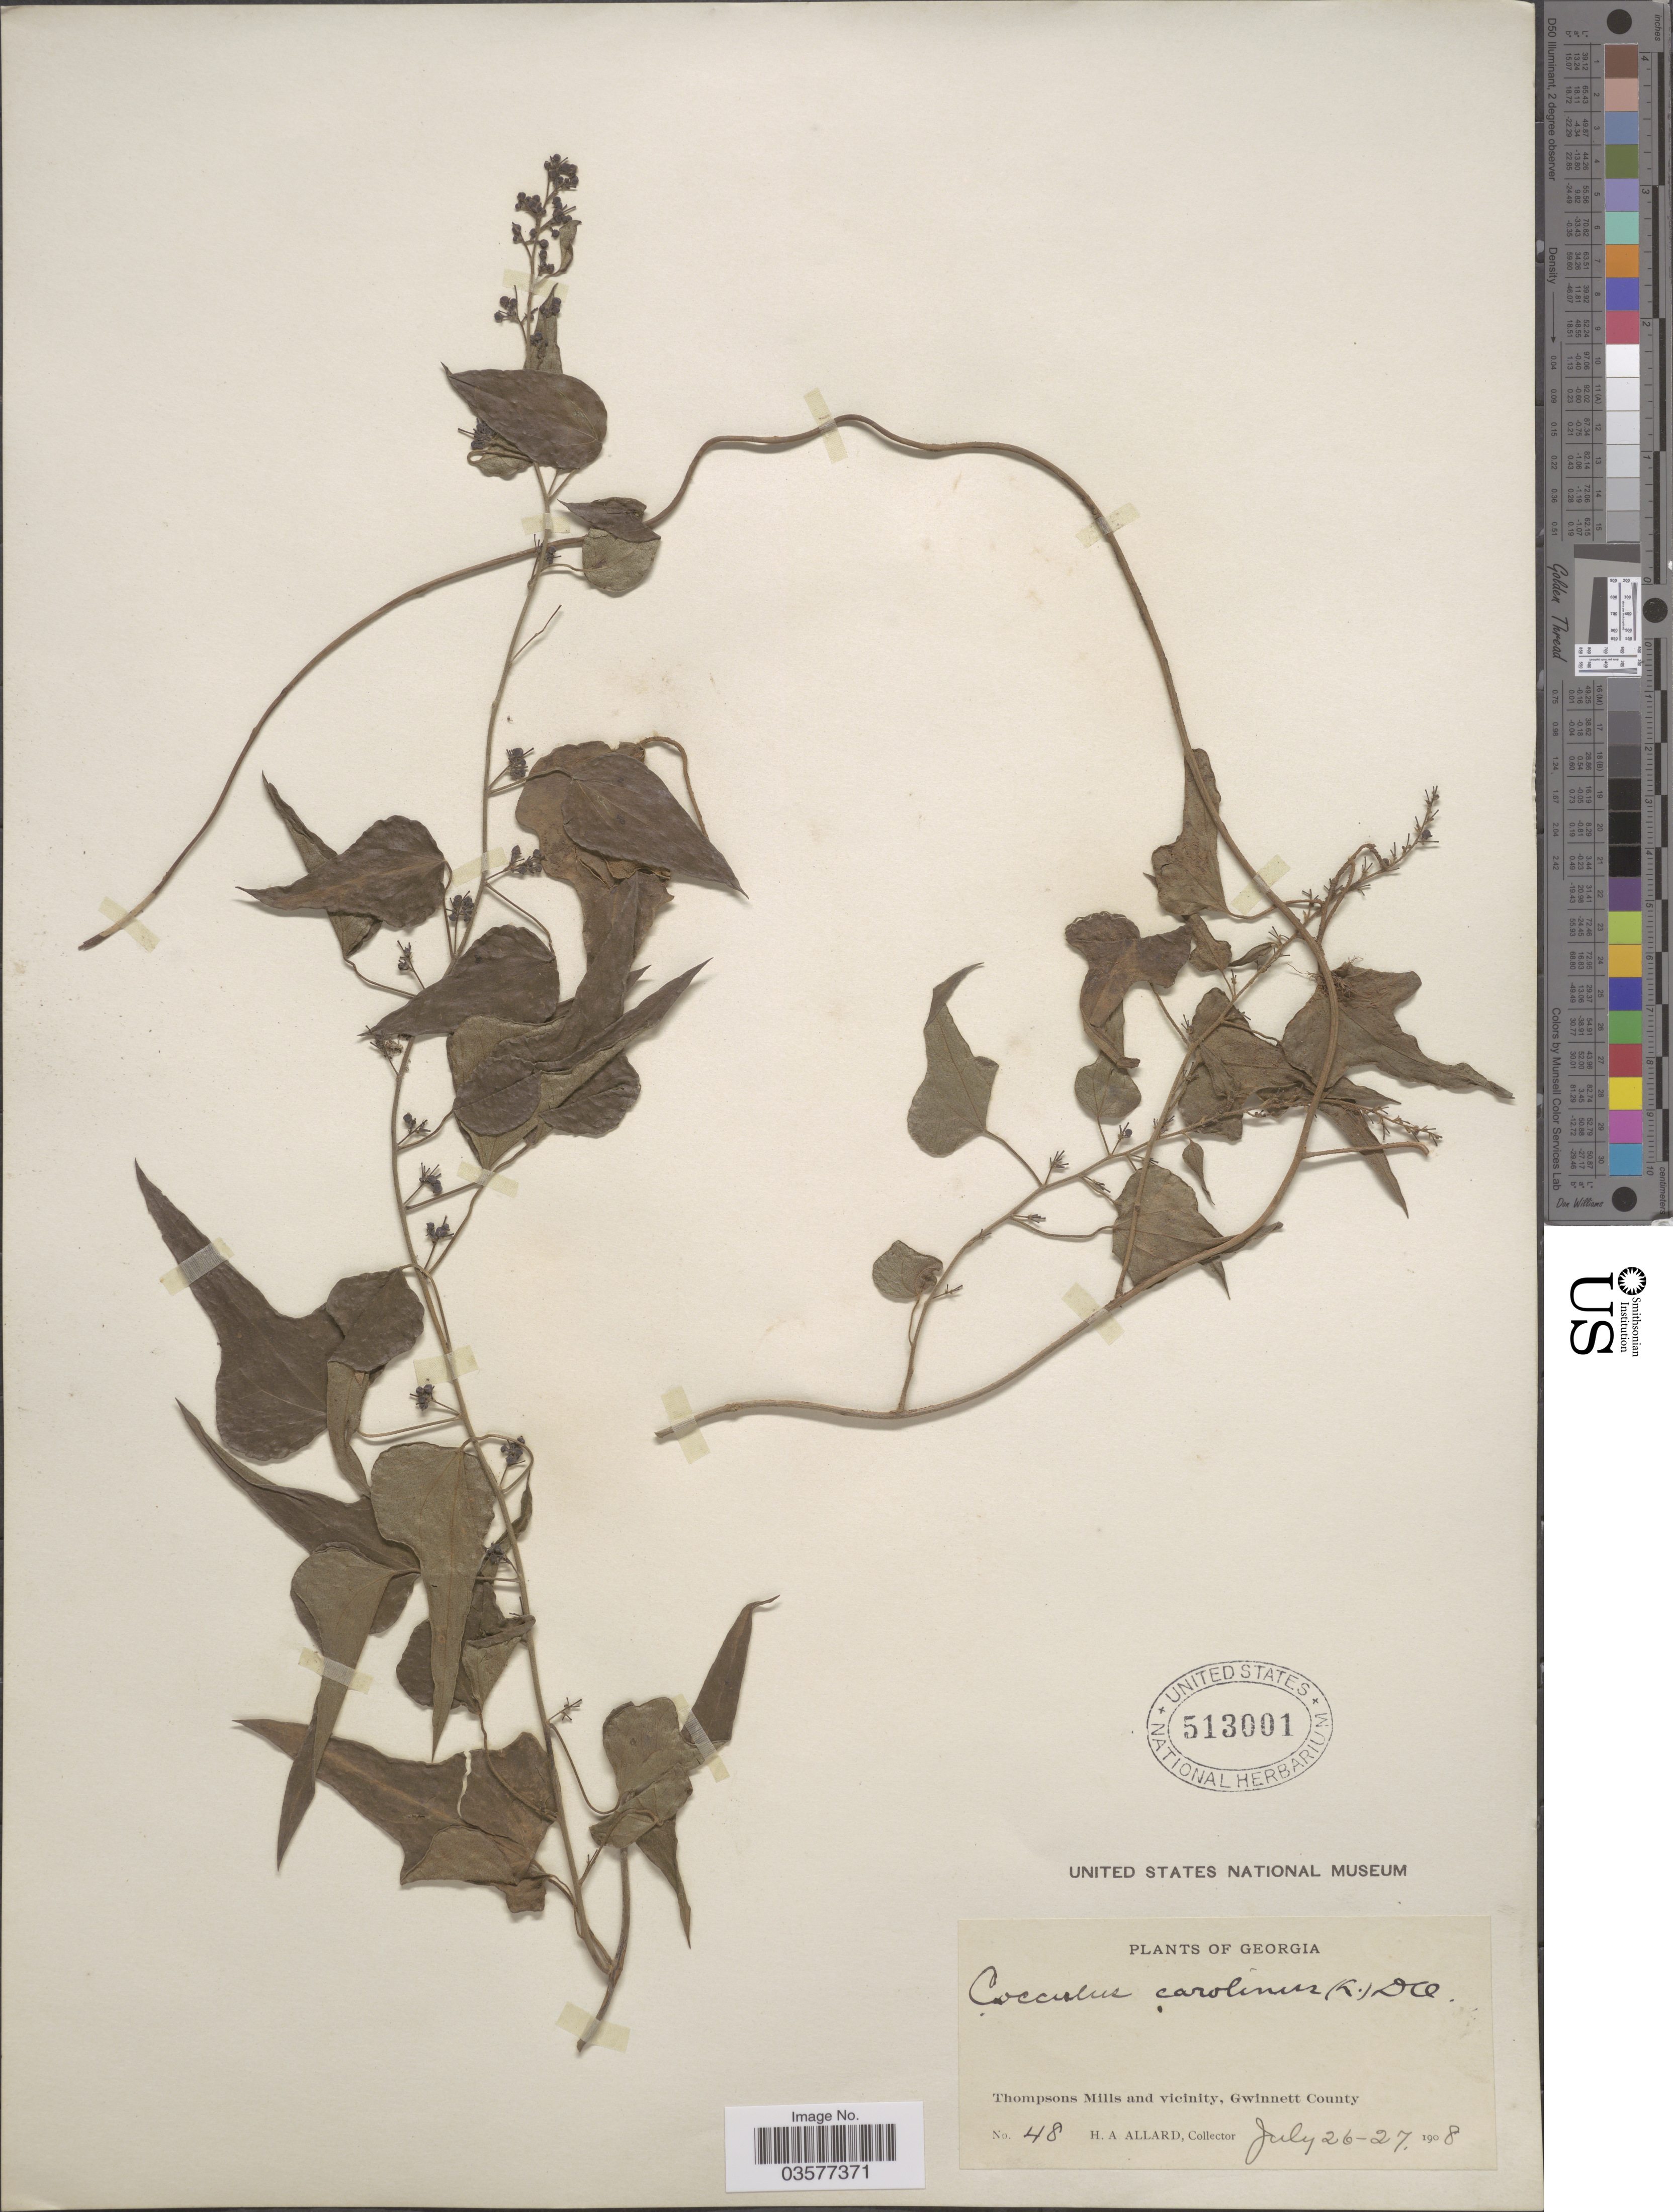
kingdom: Plantae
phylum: Tracheophyta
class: Magnoliopsida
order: Ranunculales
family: Menispermaceae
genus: Cocculus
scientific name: Cocculus carolinus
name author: (L.) DC.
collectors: H. A. Allard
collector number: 48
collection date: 1908-07-26/1908-07-27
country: United States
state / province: Georgia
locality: Thompsons Mills and vicinity, Gwinnett County.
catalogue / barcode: US 513001